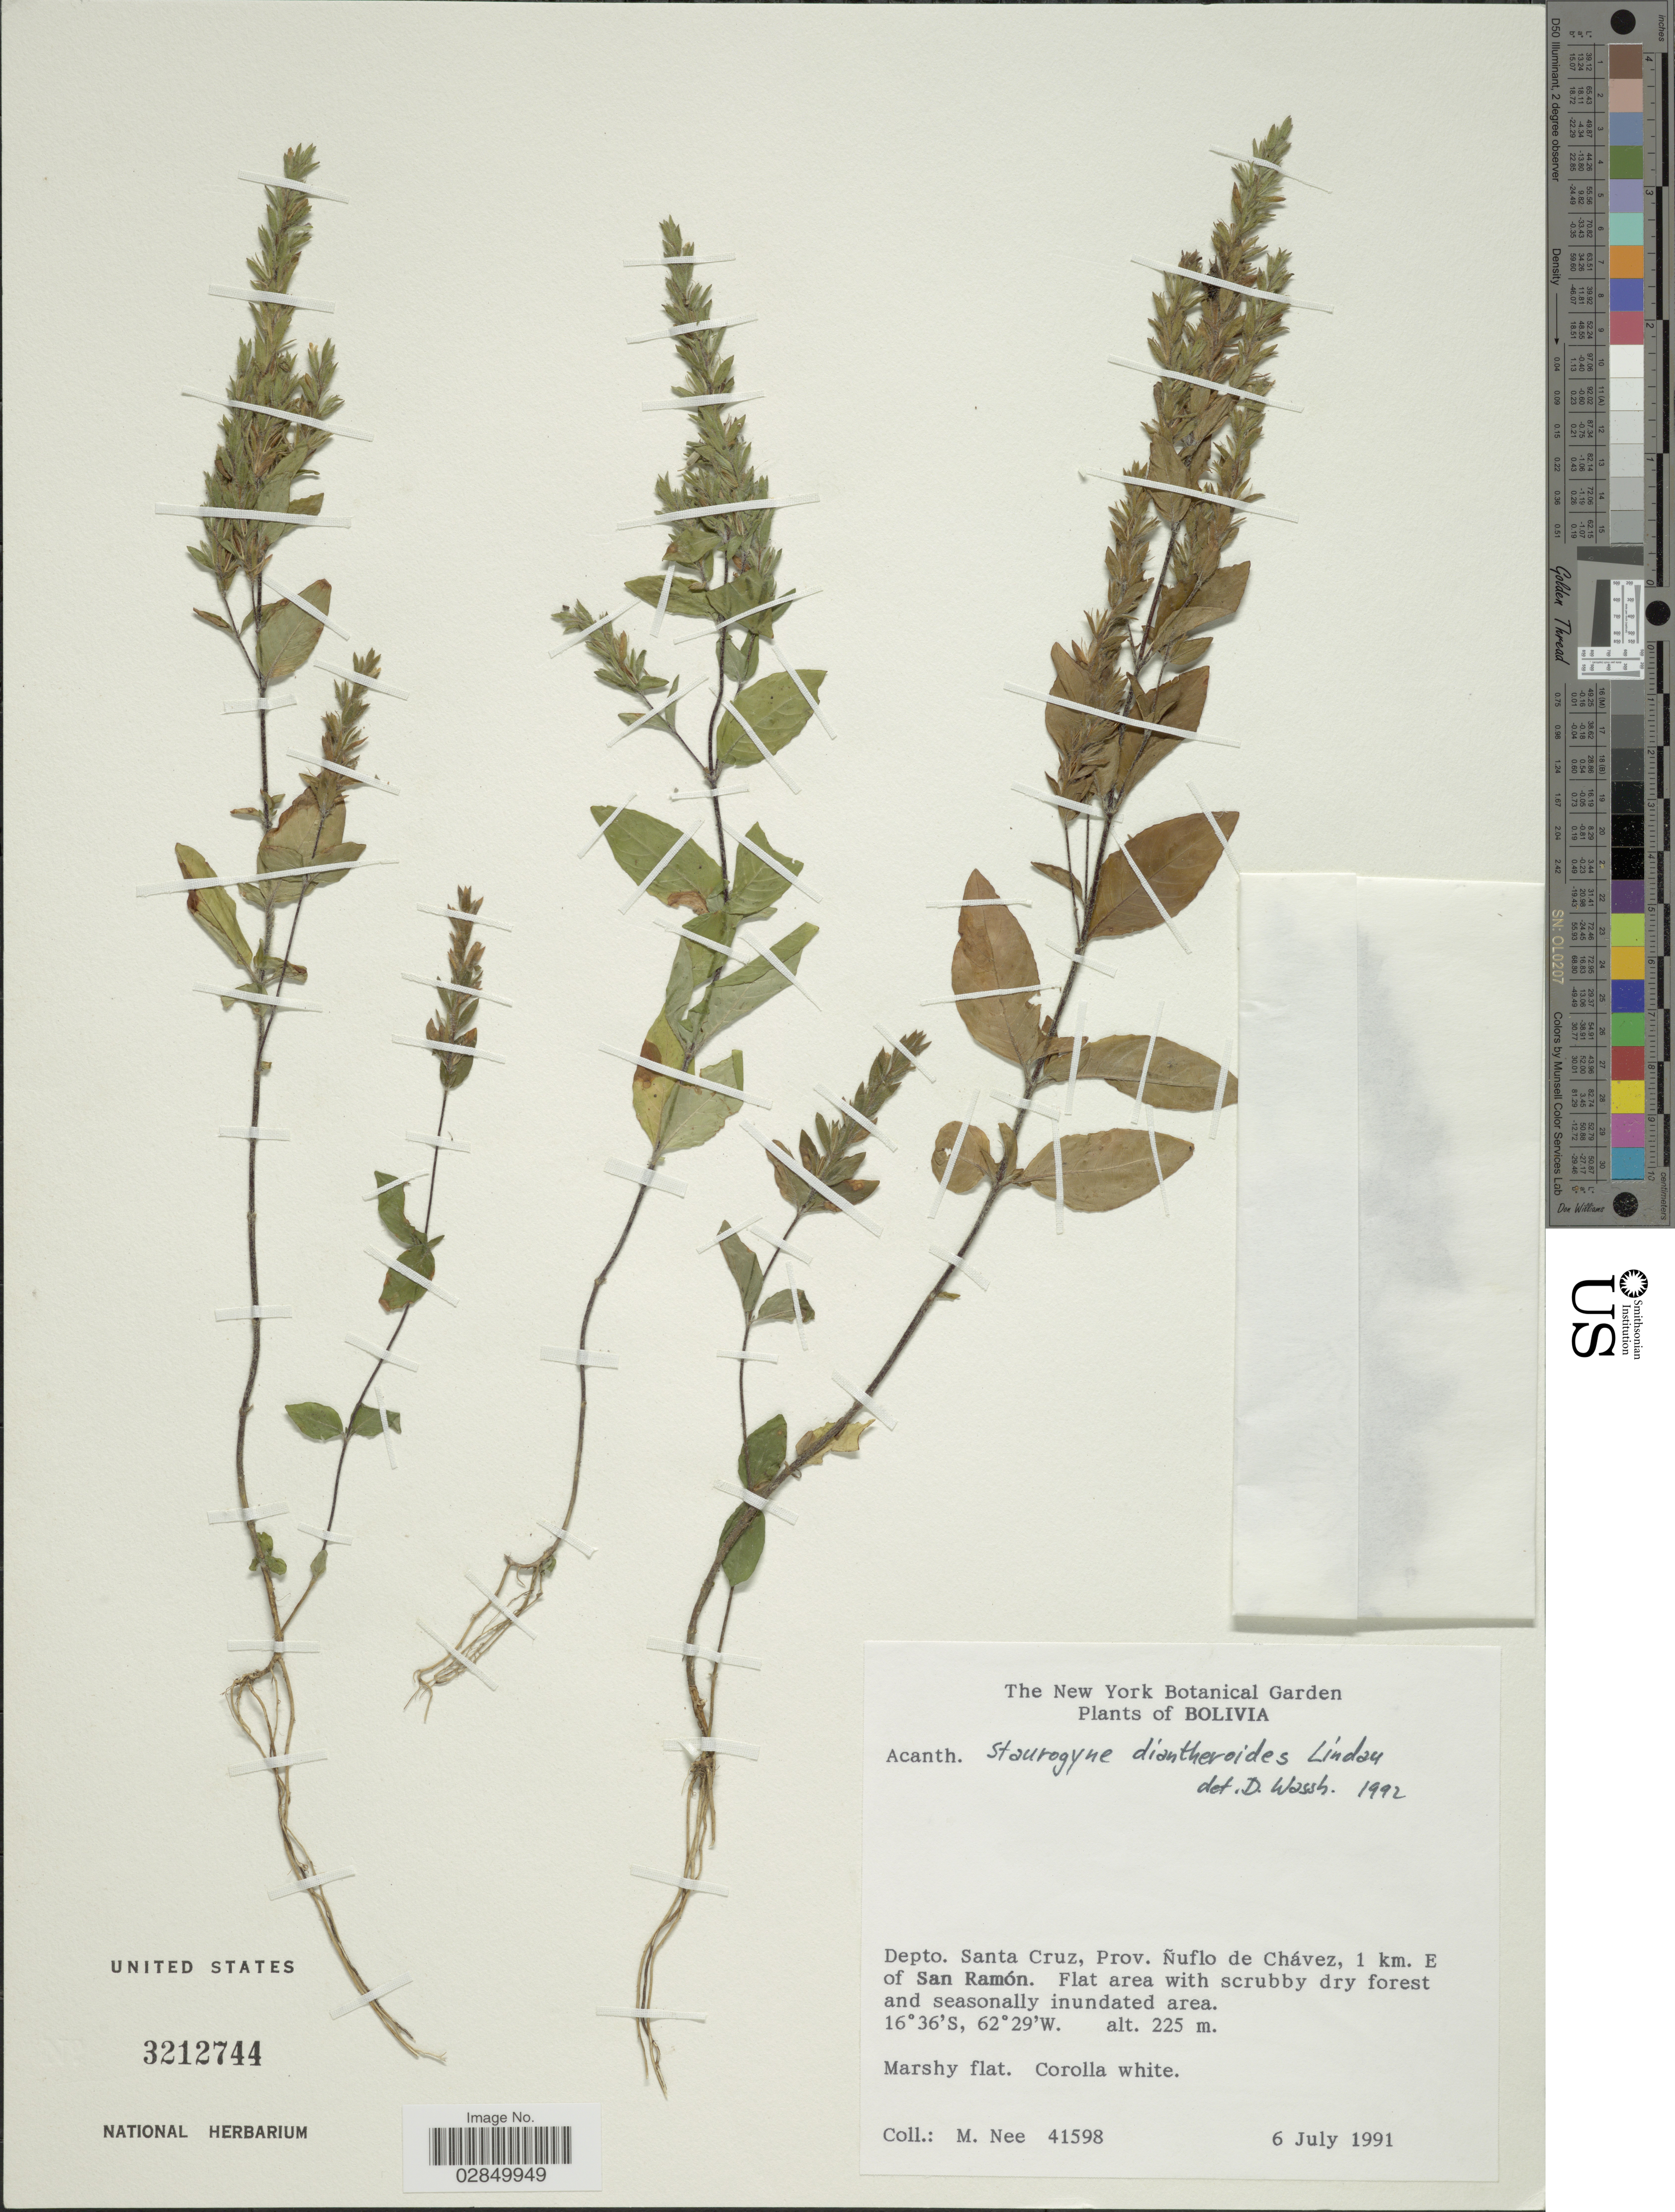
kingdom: Plantae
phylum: Tracheophyta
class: Magnoliopsida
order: Lamiales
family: Acanthaceae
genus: Staurogyne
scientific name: Staurogyne diantheroides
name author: Lindau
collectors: M. Nee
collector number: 41598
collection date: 1991-07-06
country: Bolivia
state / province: Santa Cruz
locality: Depto. Santa Cruz, Prov. Ñuflo de Chávez, 1 km. E of San Ramón.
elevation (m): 225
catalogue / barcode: US 3212744